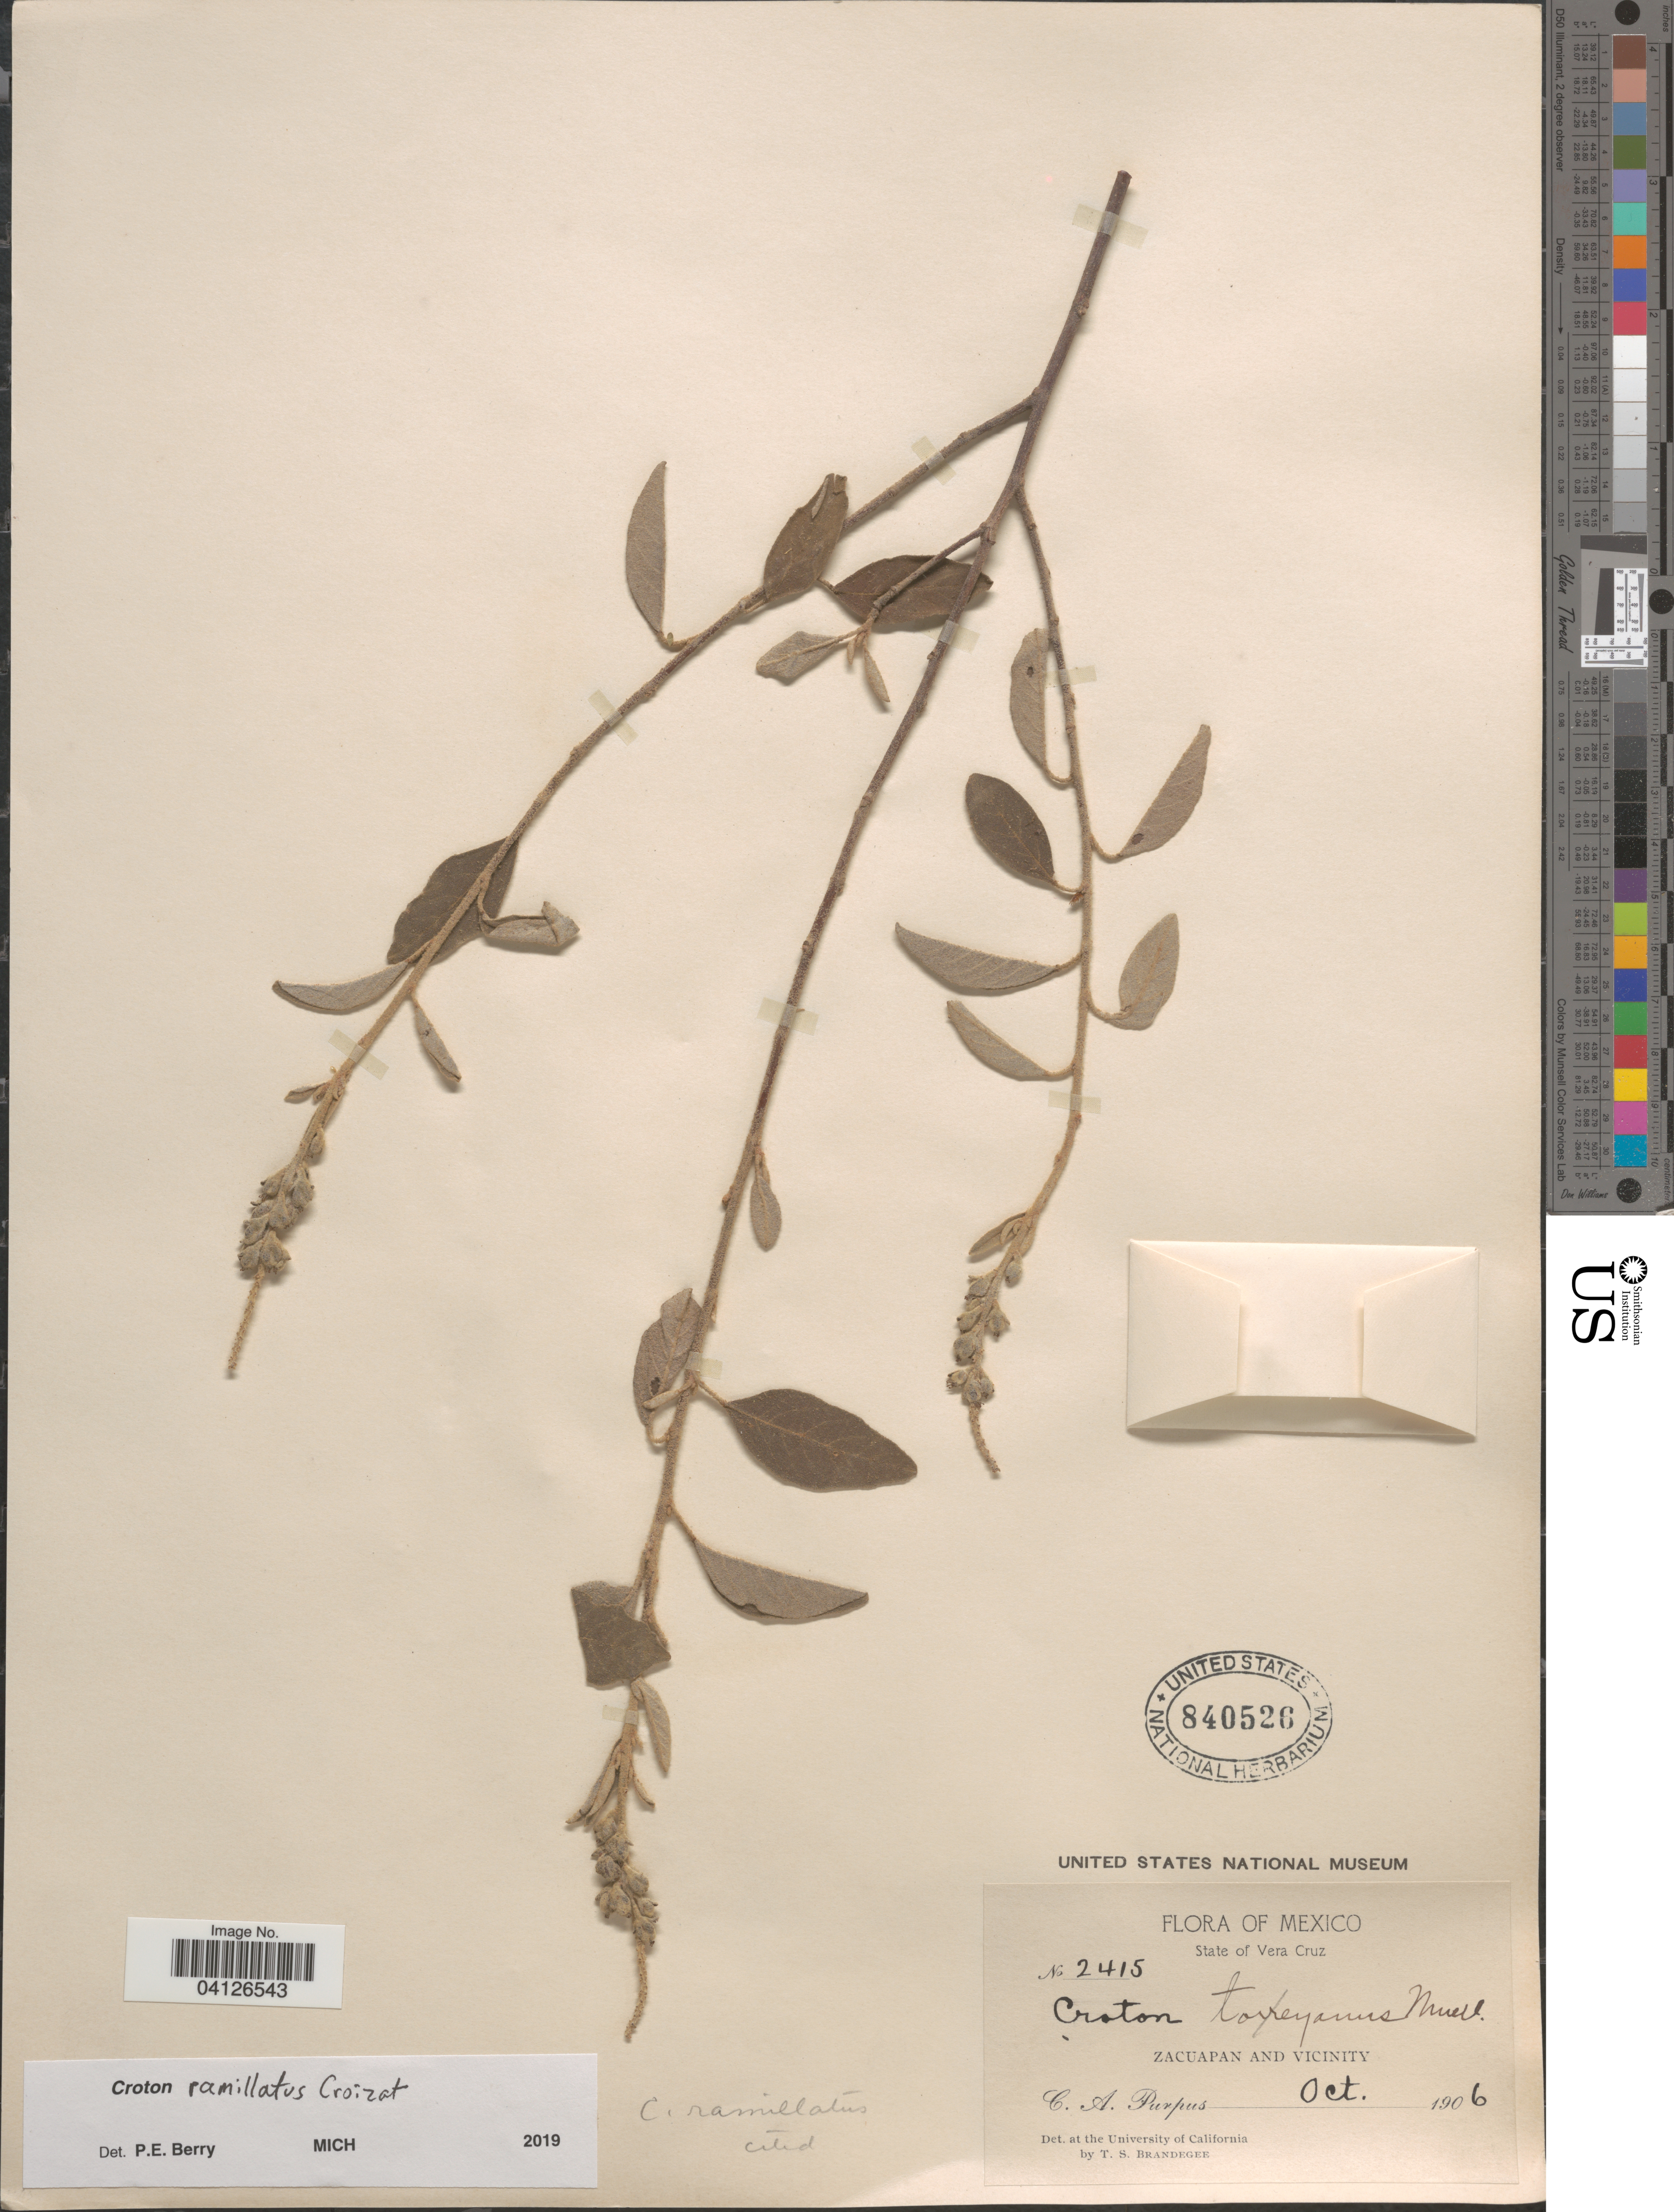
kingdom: Plantae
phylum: Tracheophyta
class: Magnoliopsida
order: Malpighiales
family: Euphorbiaceae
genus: Croton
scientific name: Croton ramillatus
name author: Croizat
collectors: C. A. Purpus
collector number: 2415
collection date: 1906-10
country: Mexico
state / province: Veracruz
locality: State of Vera Cruz. Zacuapan and Vicinity.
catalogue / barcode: US 840526